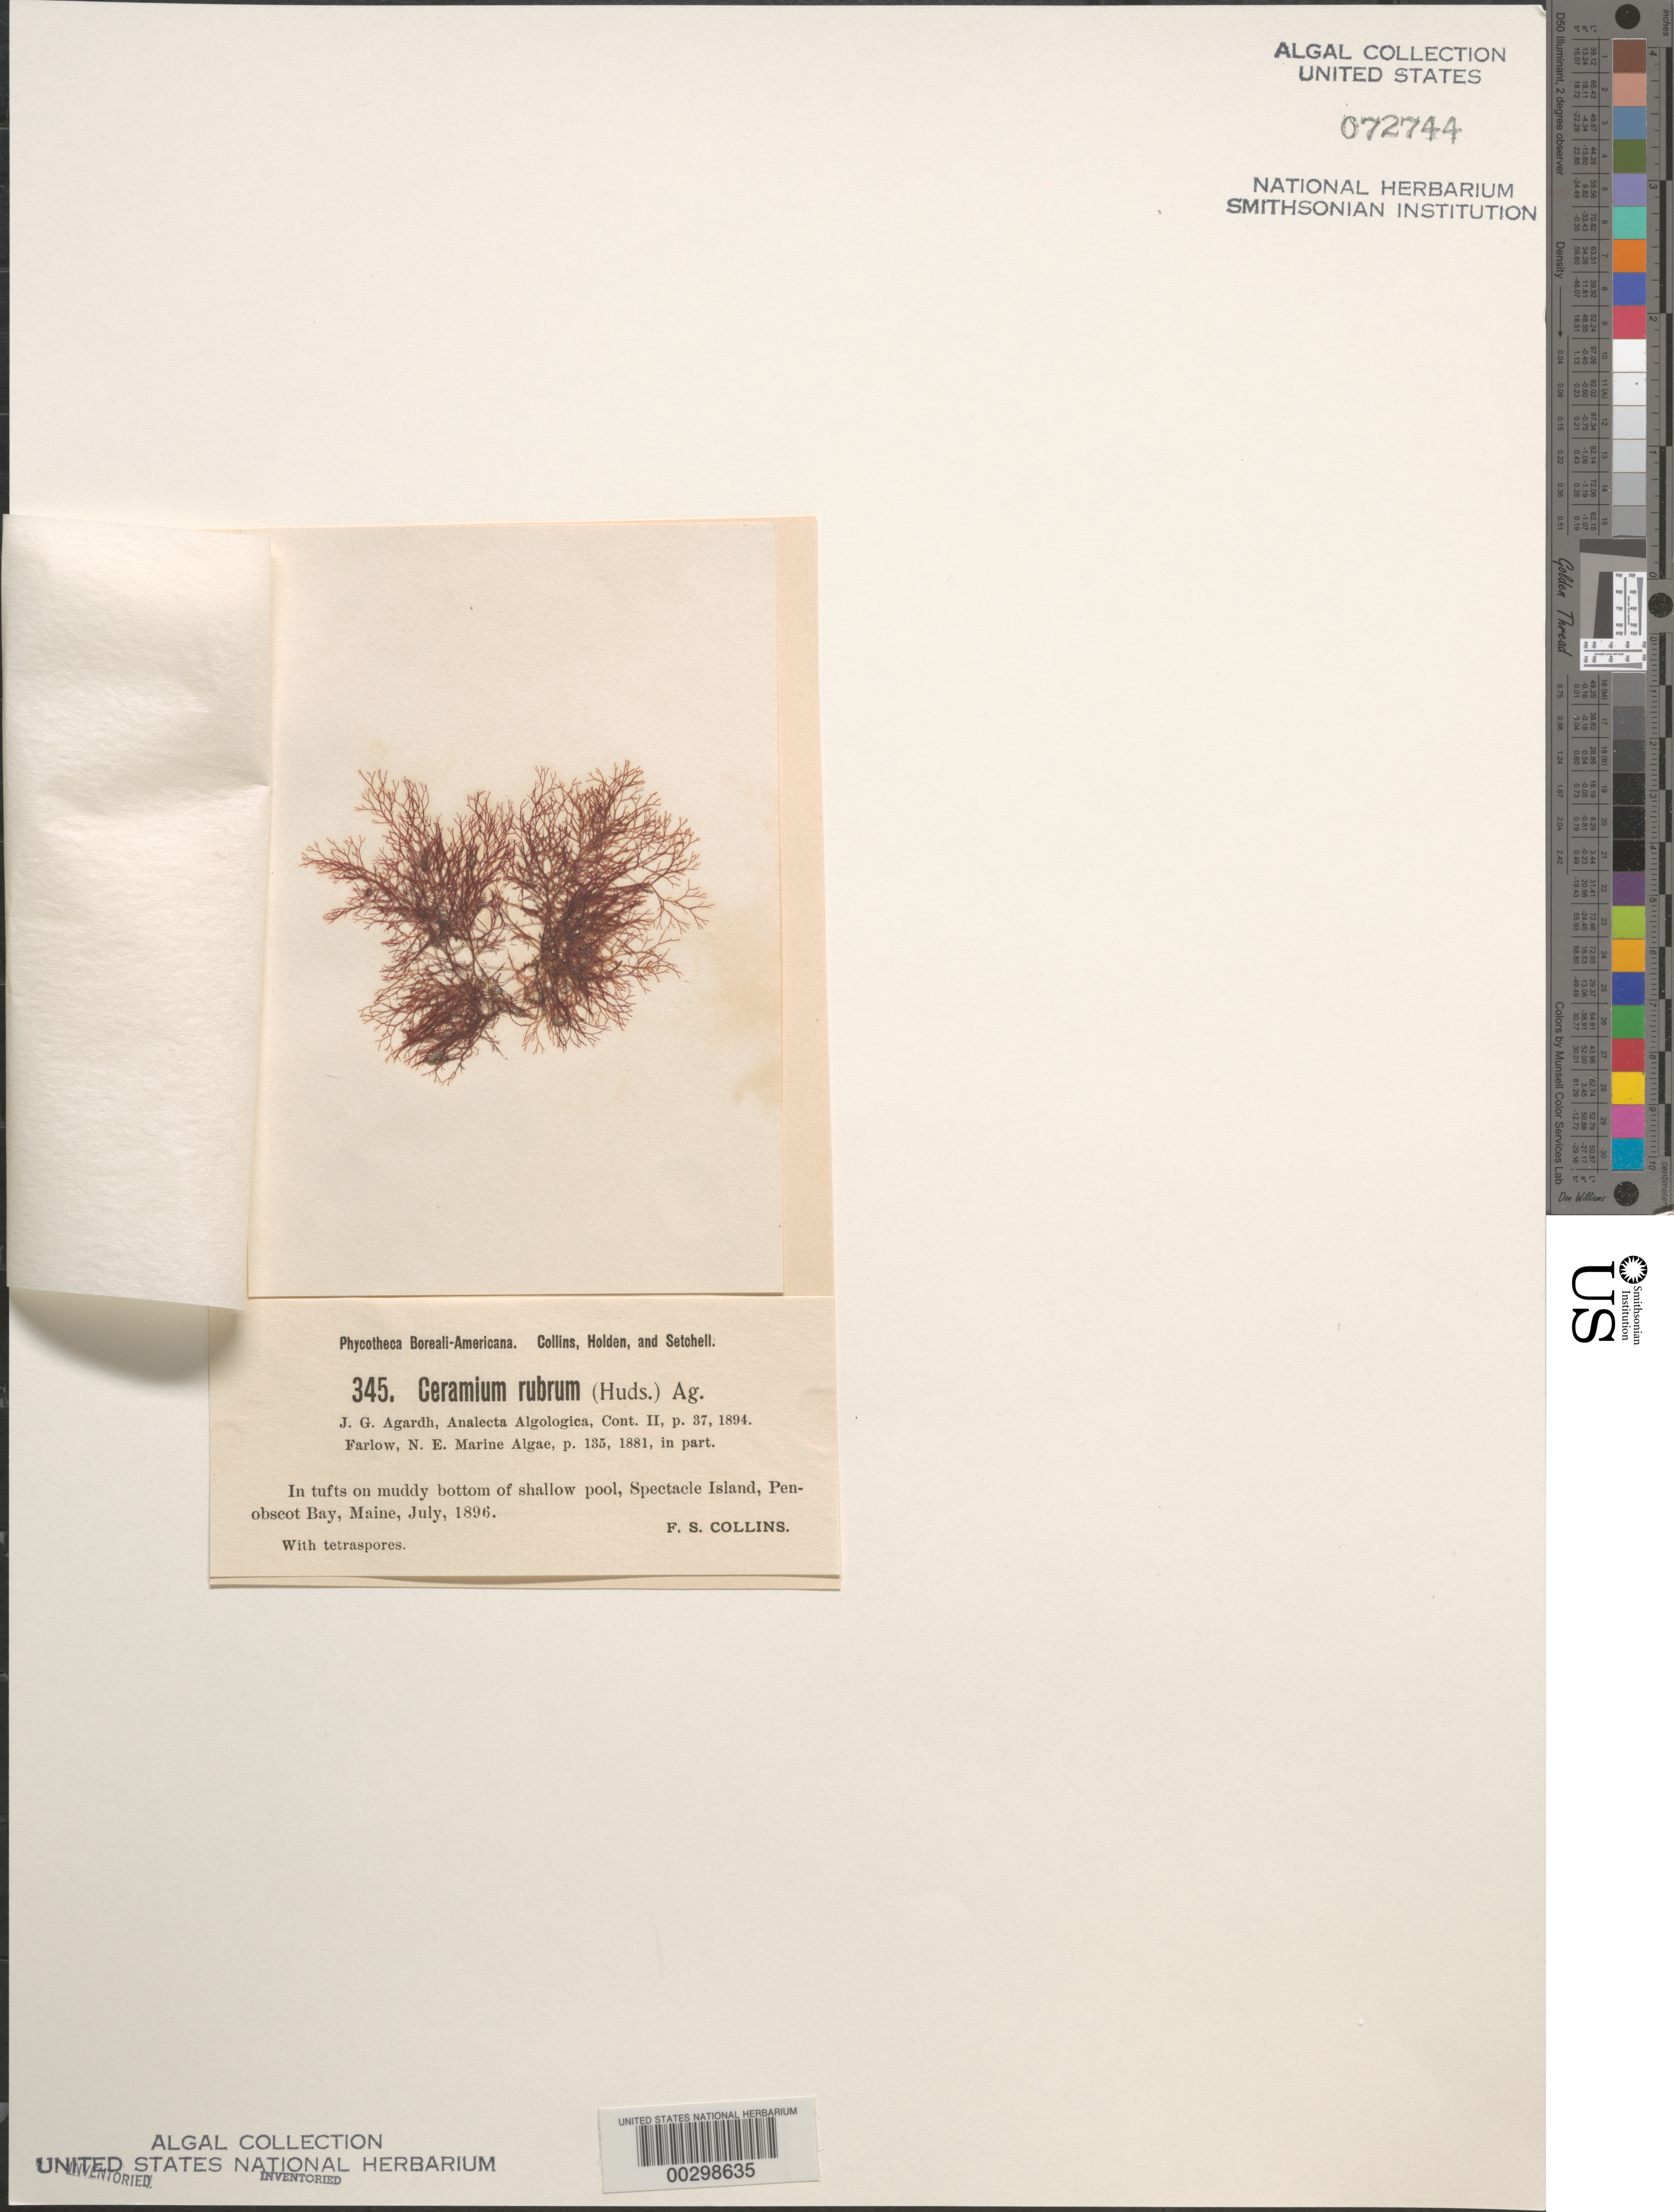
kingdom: Plantae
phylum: Rhodophyta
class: Florideophyceae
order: Ceramiales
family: Ceramiaceae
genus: Ceramium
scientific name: Ceramium rubrum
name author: C. Agardh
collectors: F. Collins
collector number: PB-A 345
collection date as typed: Jul 1896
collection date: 1896-07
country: United States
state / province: Maine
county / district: Hancock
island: Spectacle Island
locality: Penobscot Bay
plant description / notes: Collins, Holden & Setchell, Phycotheca Boreali-Americana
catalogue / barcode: US 72744